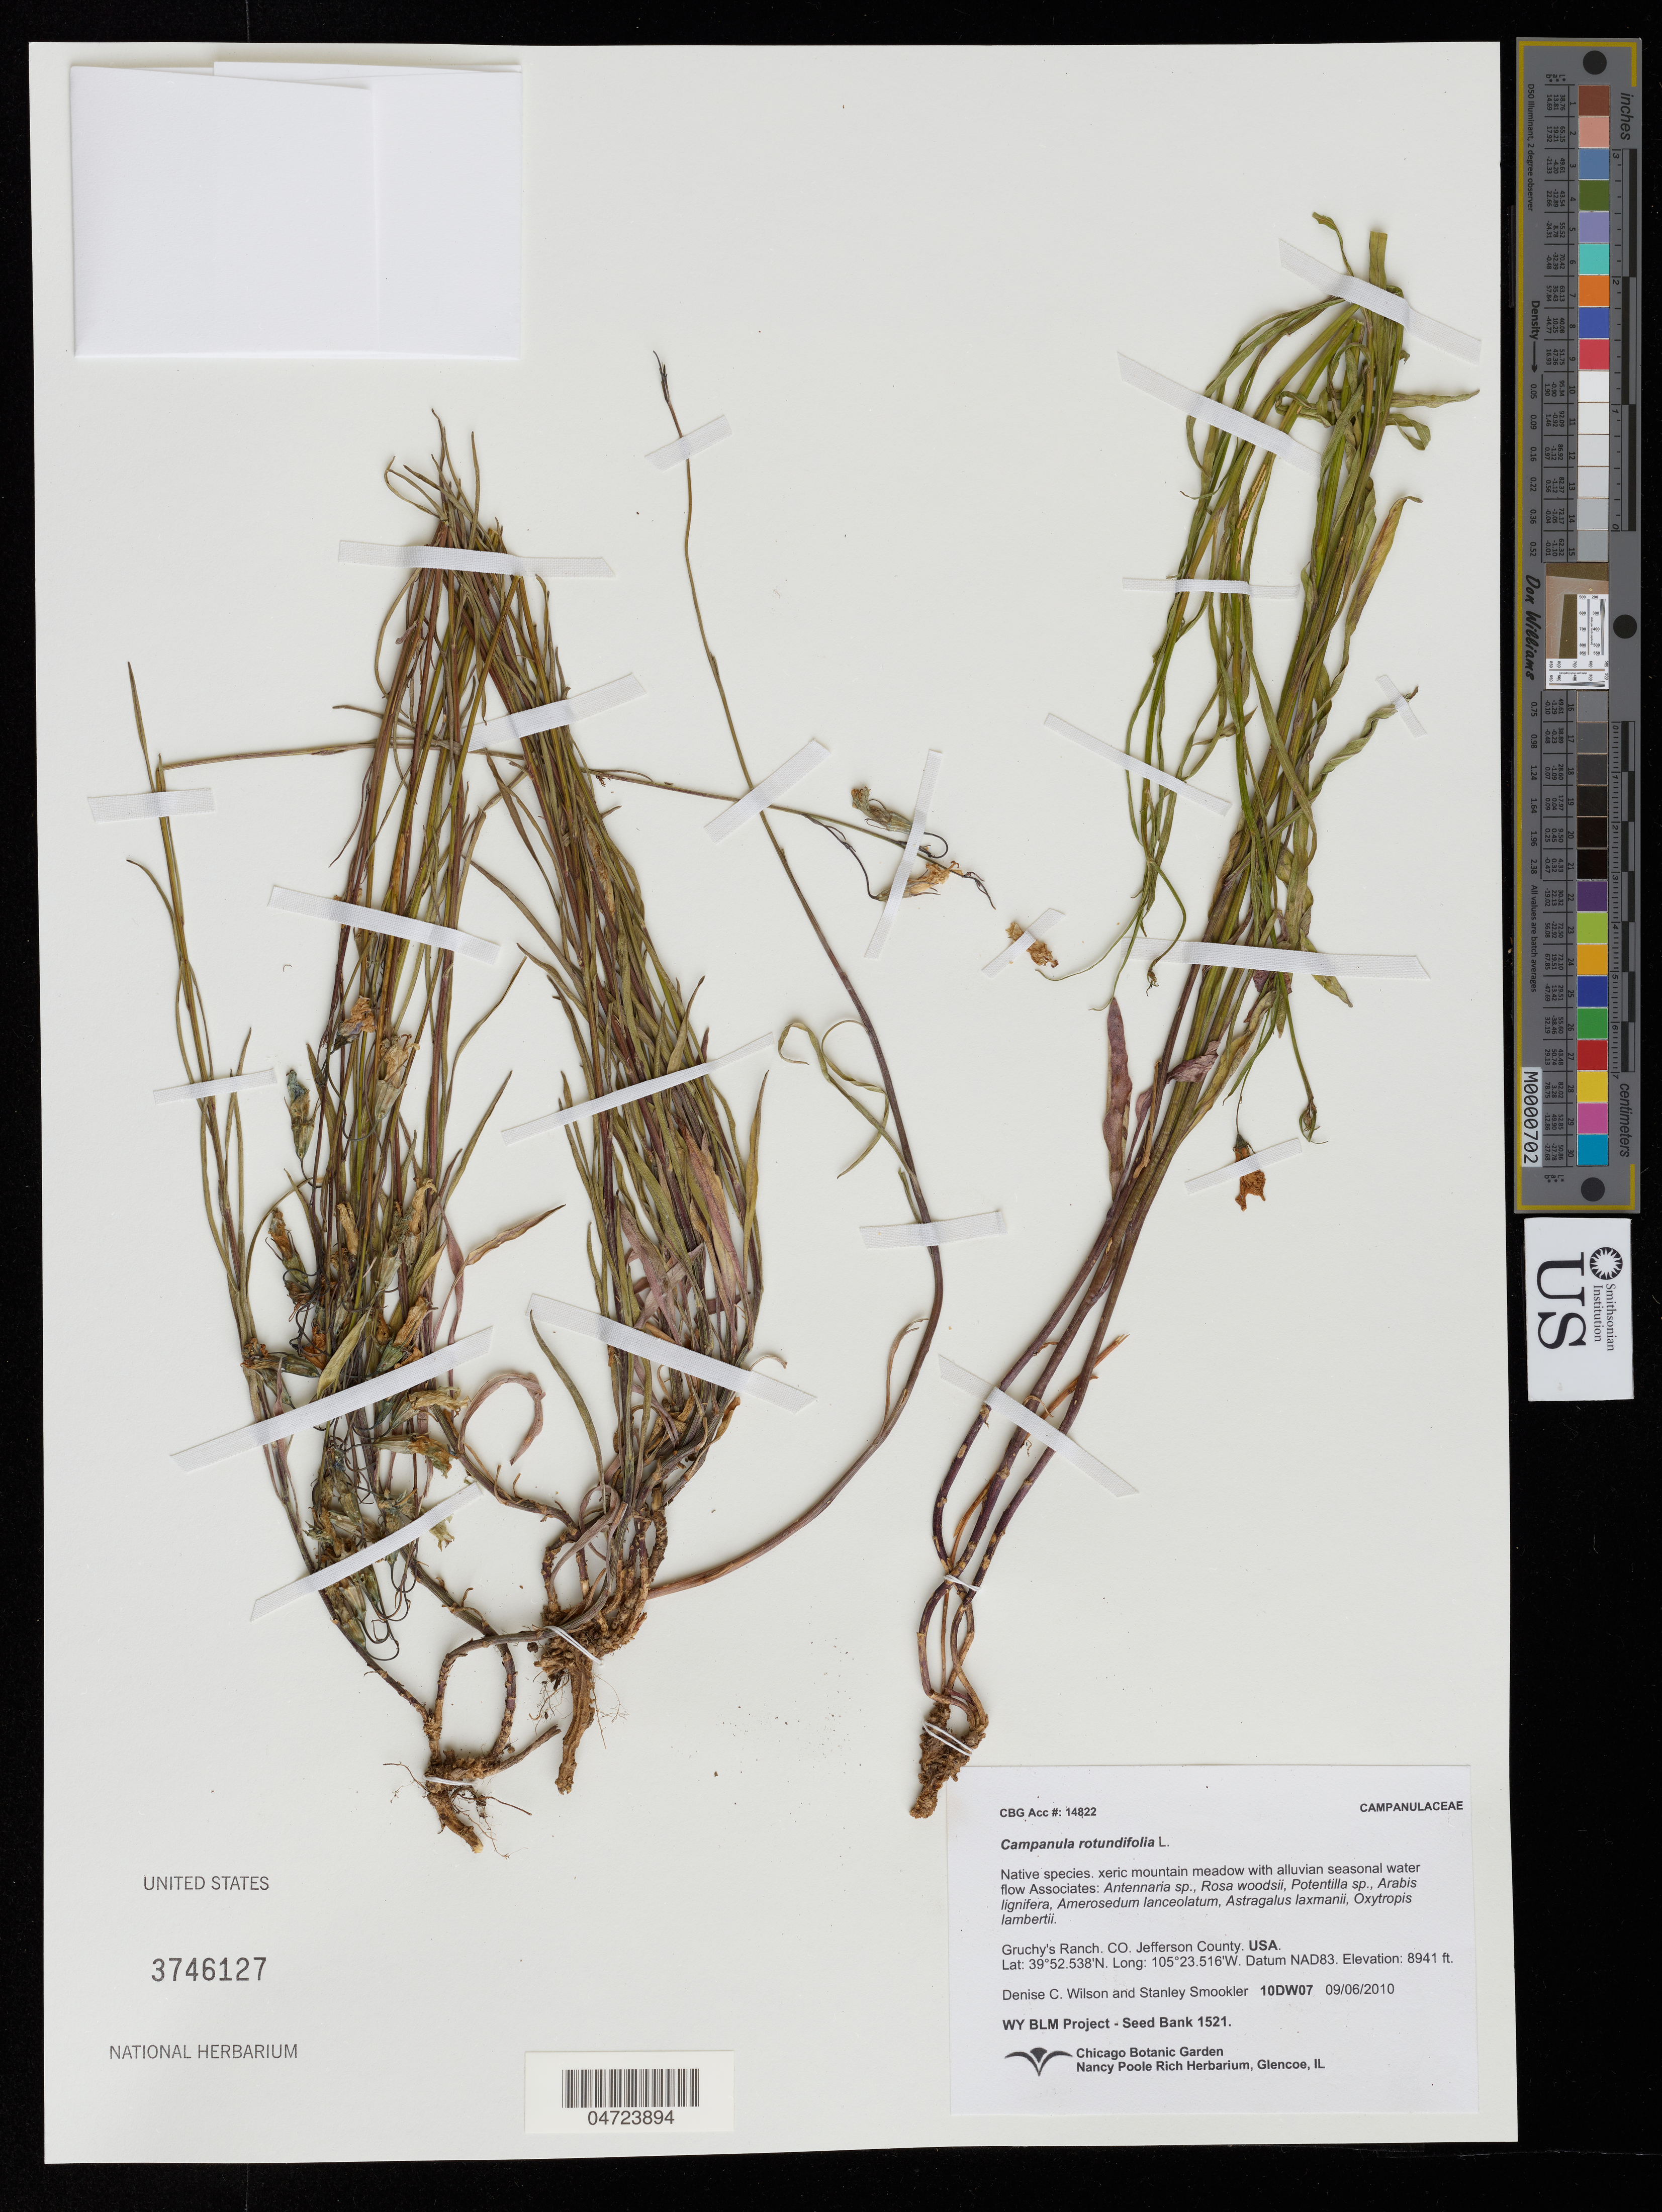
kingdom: Plantae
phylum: Tracheophyta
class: Magnoliopsida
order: Asterales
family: Campanulaceae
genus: Campanula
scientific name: Campanula rotundifolia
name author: L.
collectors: D. Wilson & S. Smookler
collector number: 10DW07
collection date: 2010-09-06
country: United States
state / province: Colorado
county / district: Jefferson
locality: Gruchy's Ranch, CO. Jefferson County.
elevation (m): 2725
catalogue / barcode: US 3746127